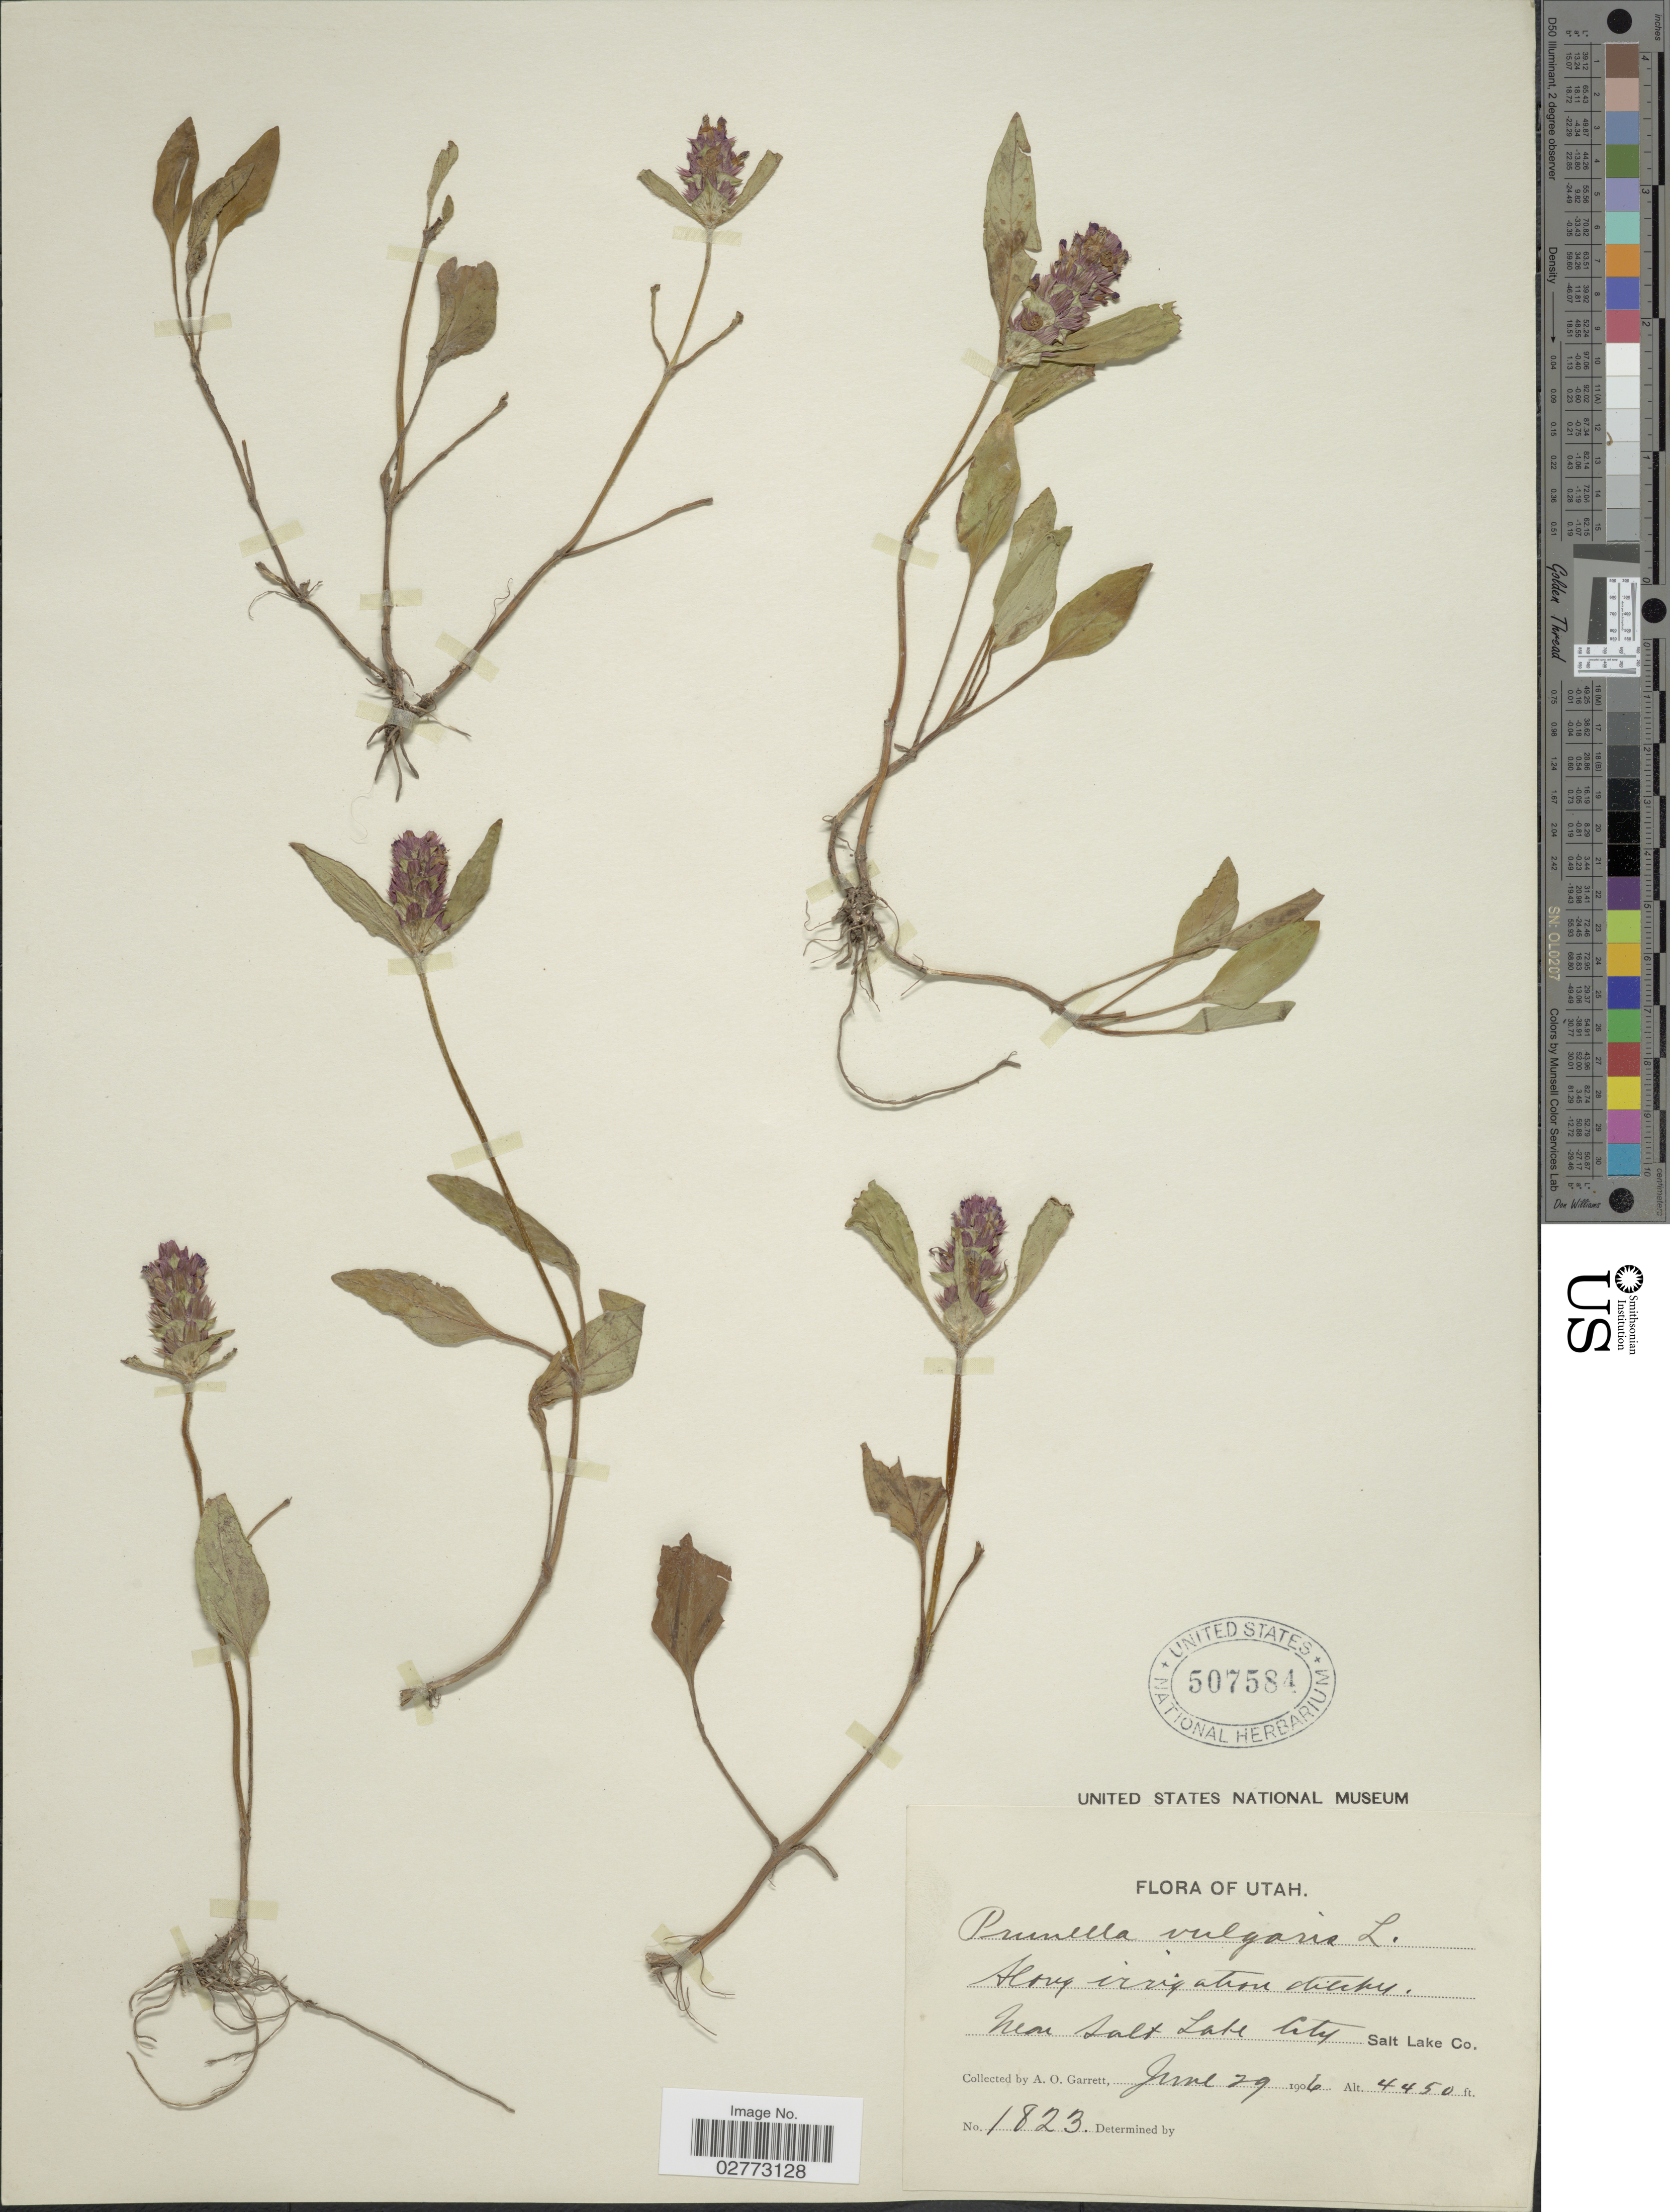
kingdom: Plantae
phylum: Tracheophyta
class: Magnoliopsida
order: Lamiales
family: Lamiaceae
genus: Prunella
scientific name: Prunella vulgaris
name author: L.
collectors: A. O. Garrett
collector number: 1823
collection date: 1906-06-29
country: United States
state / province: Utah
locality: Along irrigation ditches near Salt Lake City, Salke Lake Co.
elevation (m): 1356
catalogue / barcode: US 507584